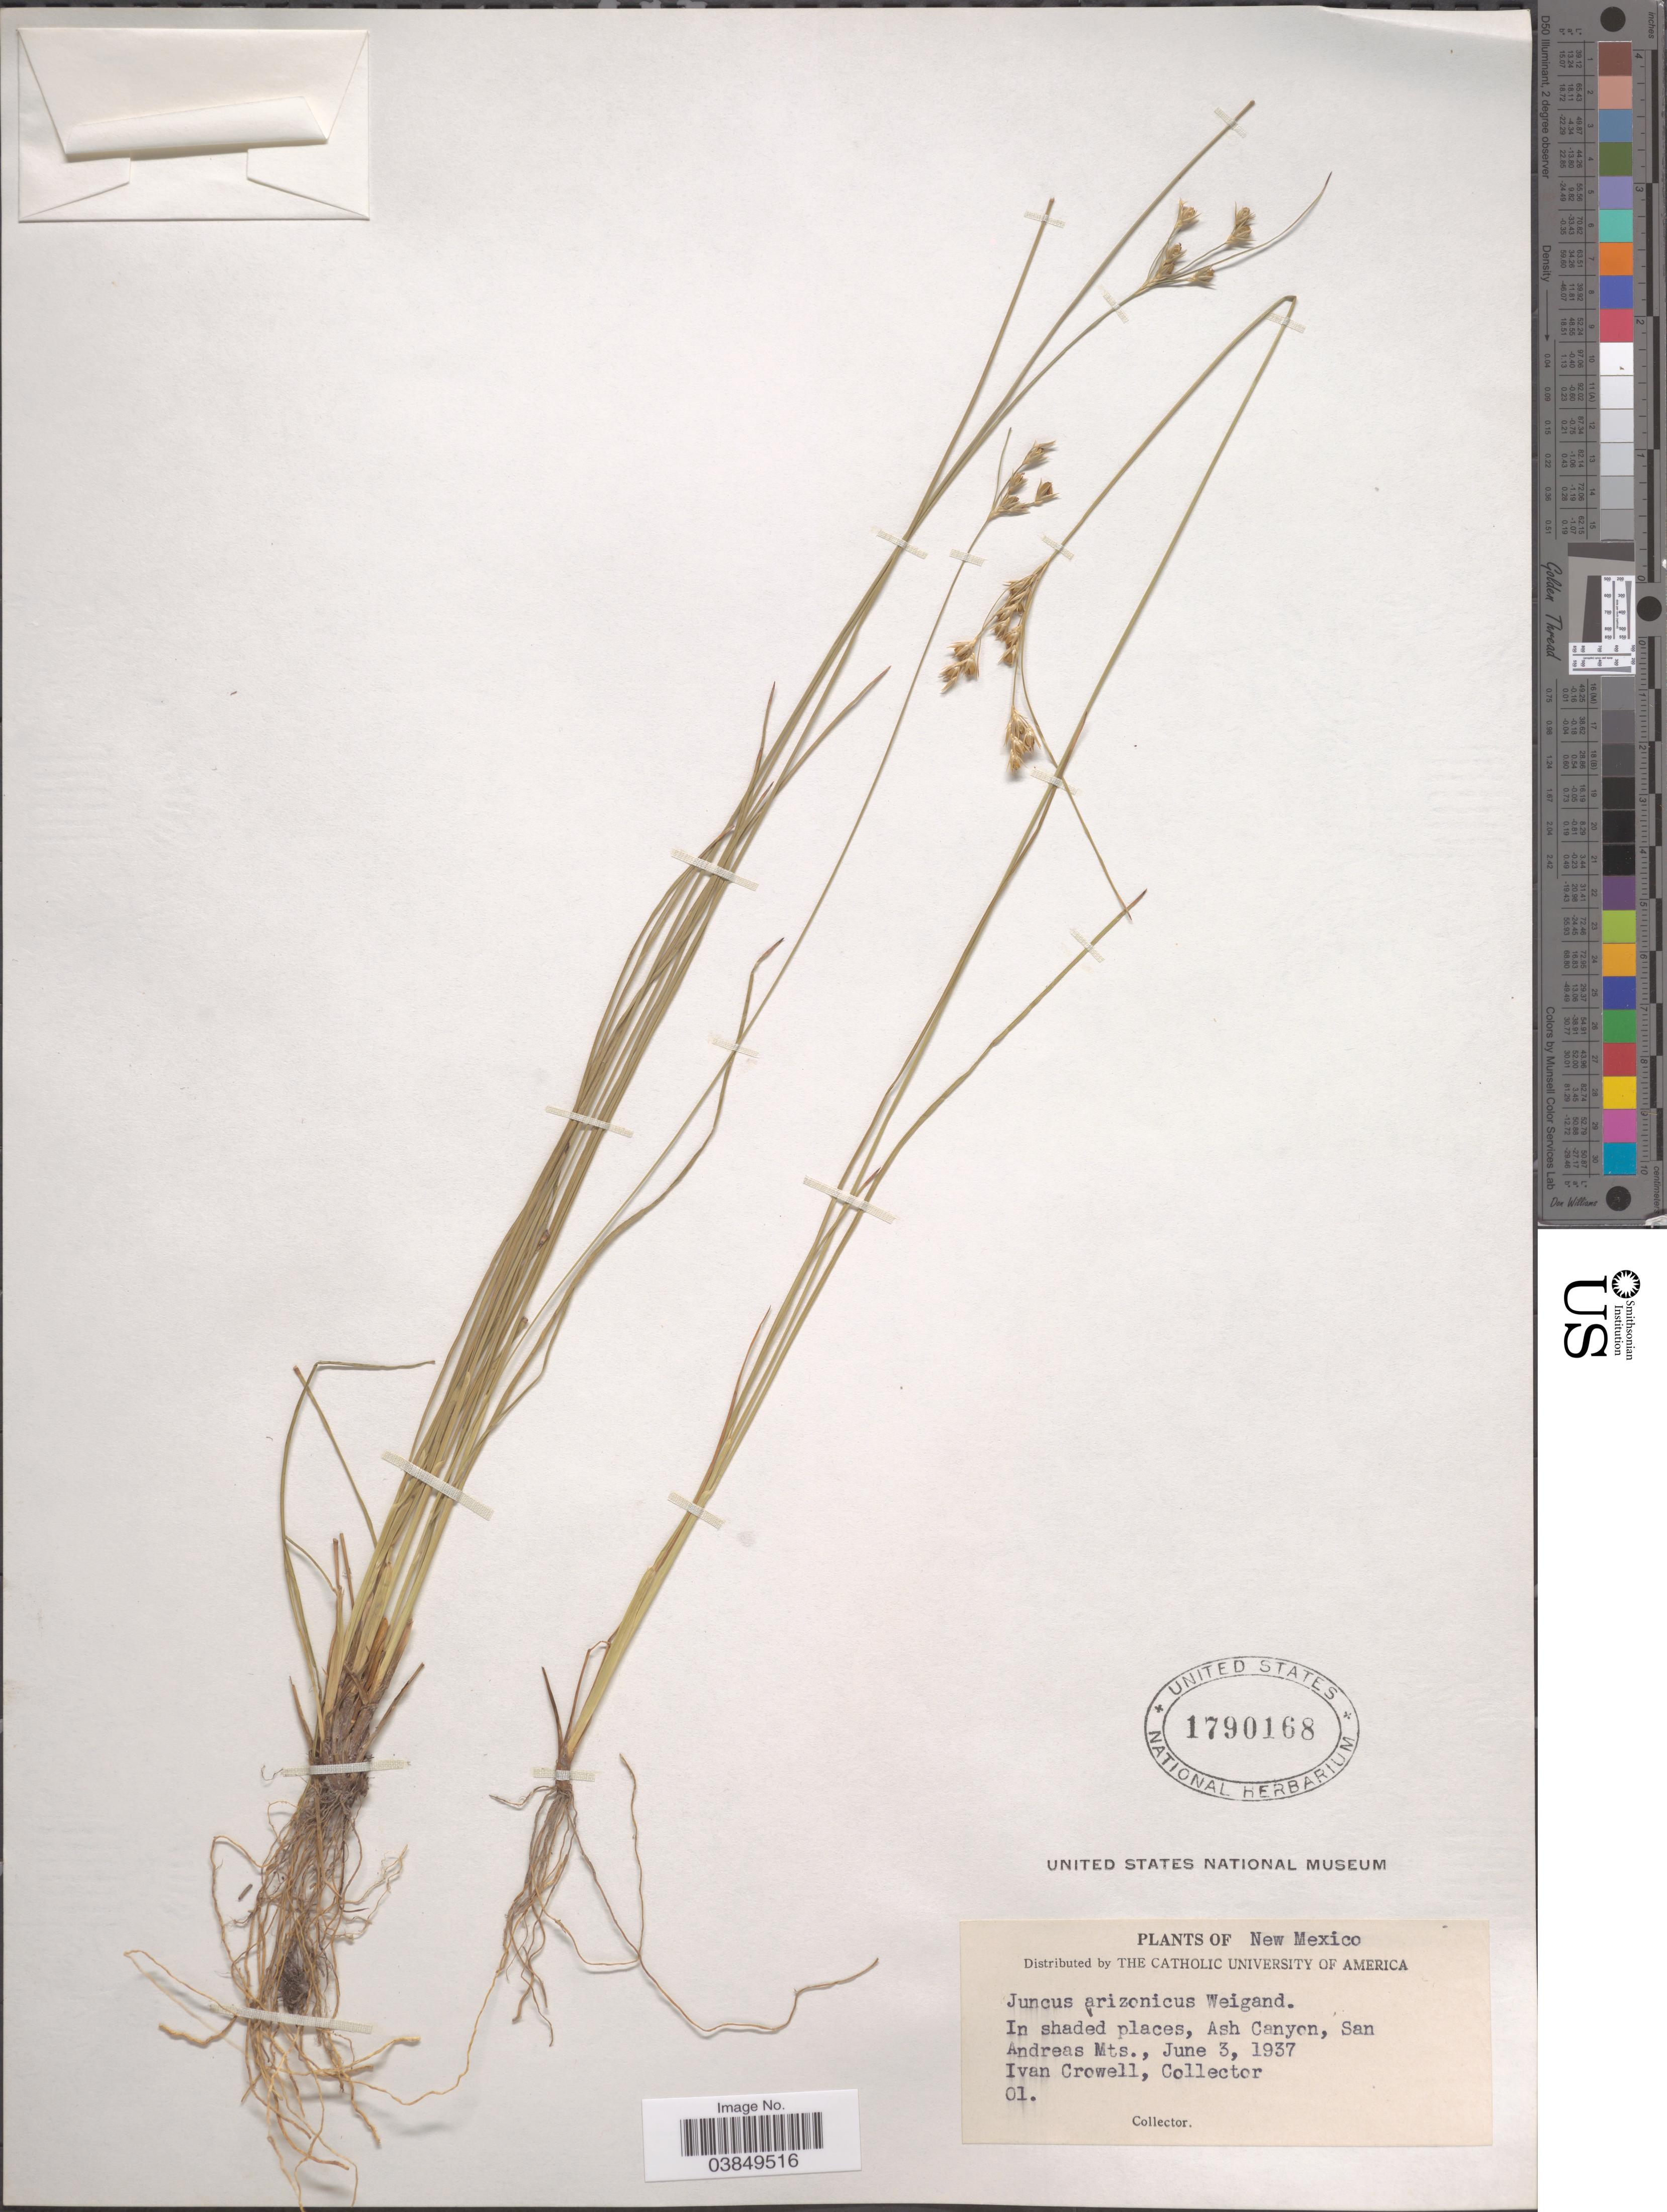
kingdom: Plantae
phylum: Tracheophyta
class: Liliopsida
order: Poales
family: Juncaceae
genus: Juncus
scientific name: Juncus arizonicus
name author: Wiegand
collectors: I. Crowell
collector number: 01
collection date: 1937-06-03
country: United States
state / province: New Mexico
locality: Ash Canyon, San Andreas Mts.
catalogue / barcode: US 1790168